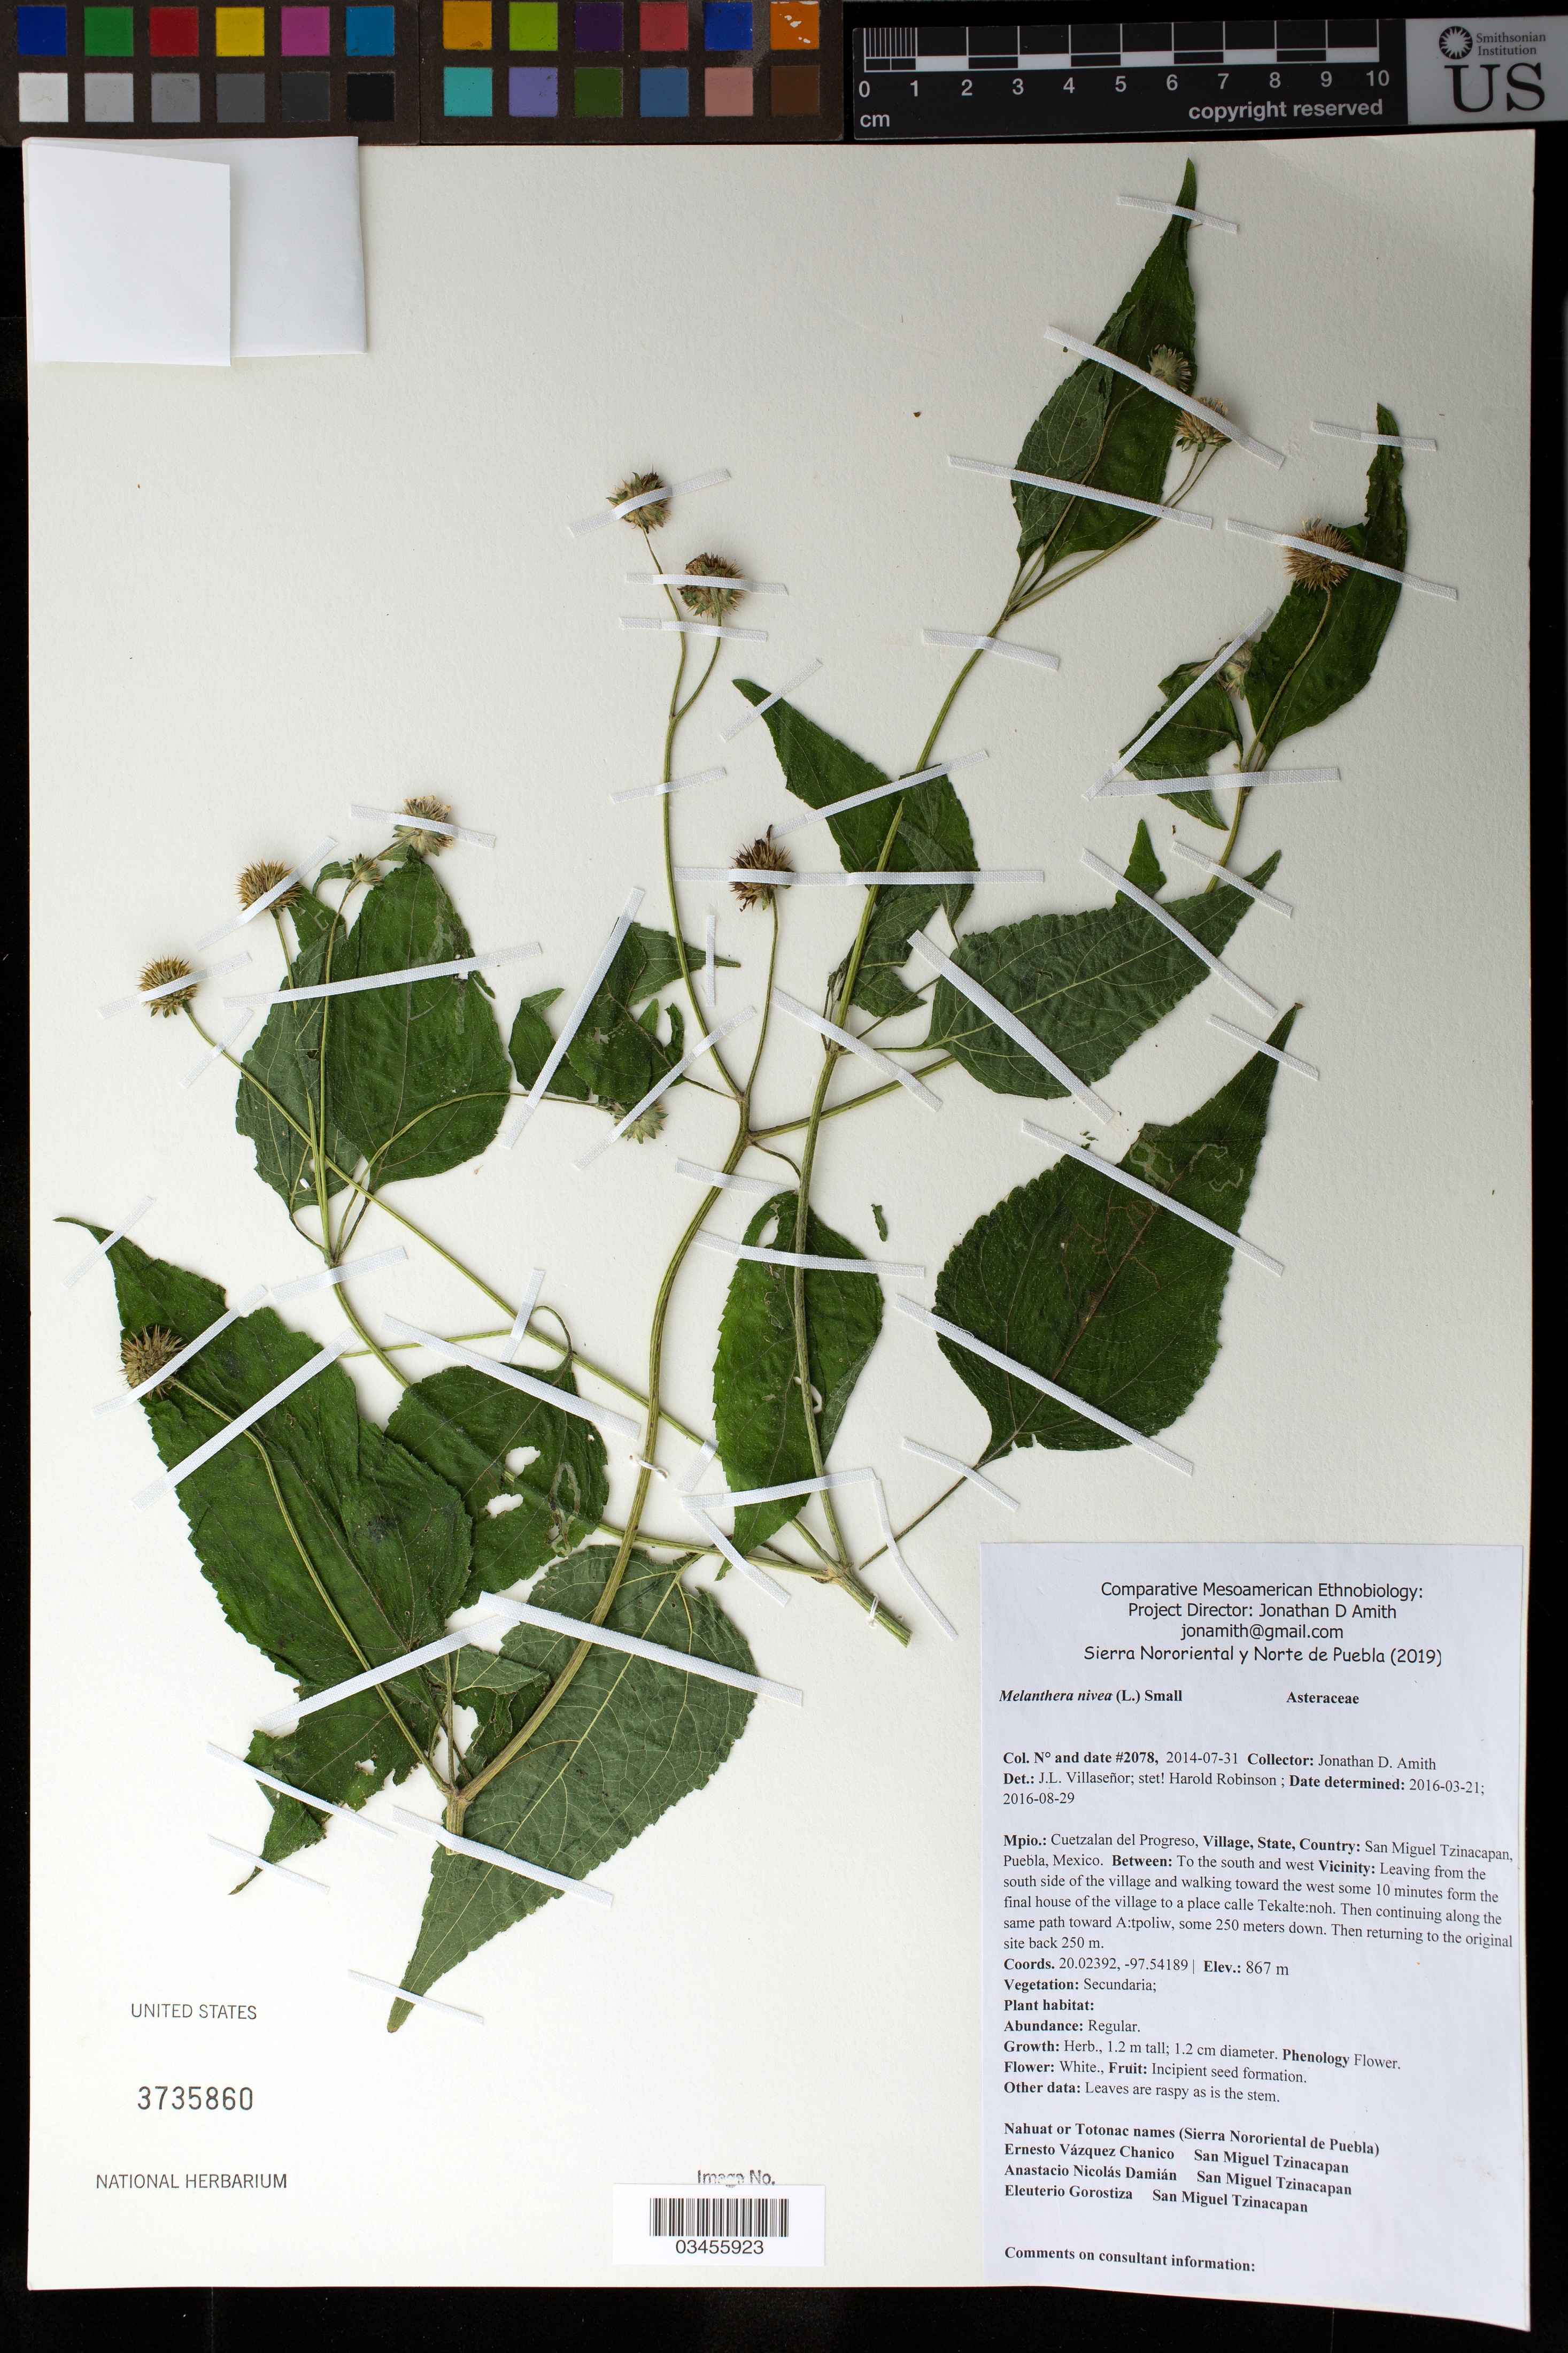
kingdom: Plantae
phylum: Tracheophyta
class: Magnoliopsida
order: Asterales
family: Asteraceae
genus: Melanthera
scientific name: Melanthera nivea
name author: (L.) Small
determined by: Robinson, Harold E., (US)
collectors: J. D. Amith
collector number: JDA_02078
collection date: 2014-07-31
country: México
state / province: Puebla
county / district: Cuetzalan del Progreso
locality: PUEBLO: San Miguel Zinacapan; LOCALIDAD EXACTA: Leaving from the south side of the village and walking toward the west some 10 minutes from the final house of the village to a place calle Tekalte:noh. Then continuing along the same path toward A:tpoliw, s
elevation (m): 867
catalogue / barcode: US 3735860